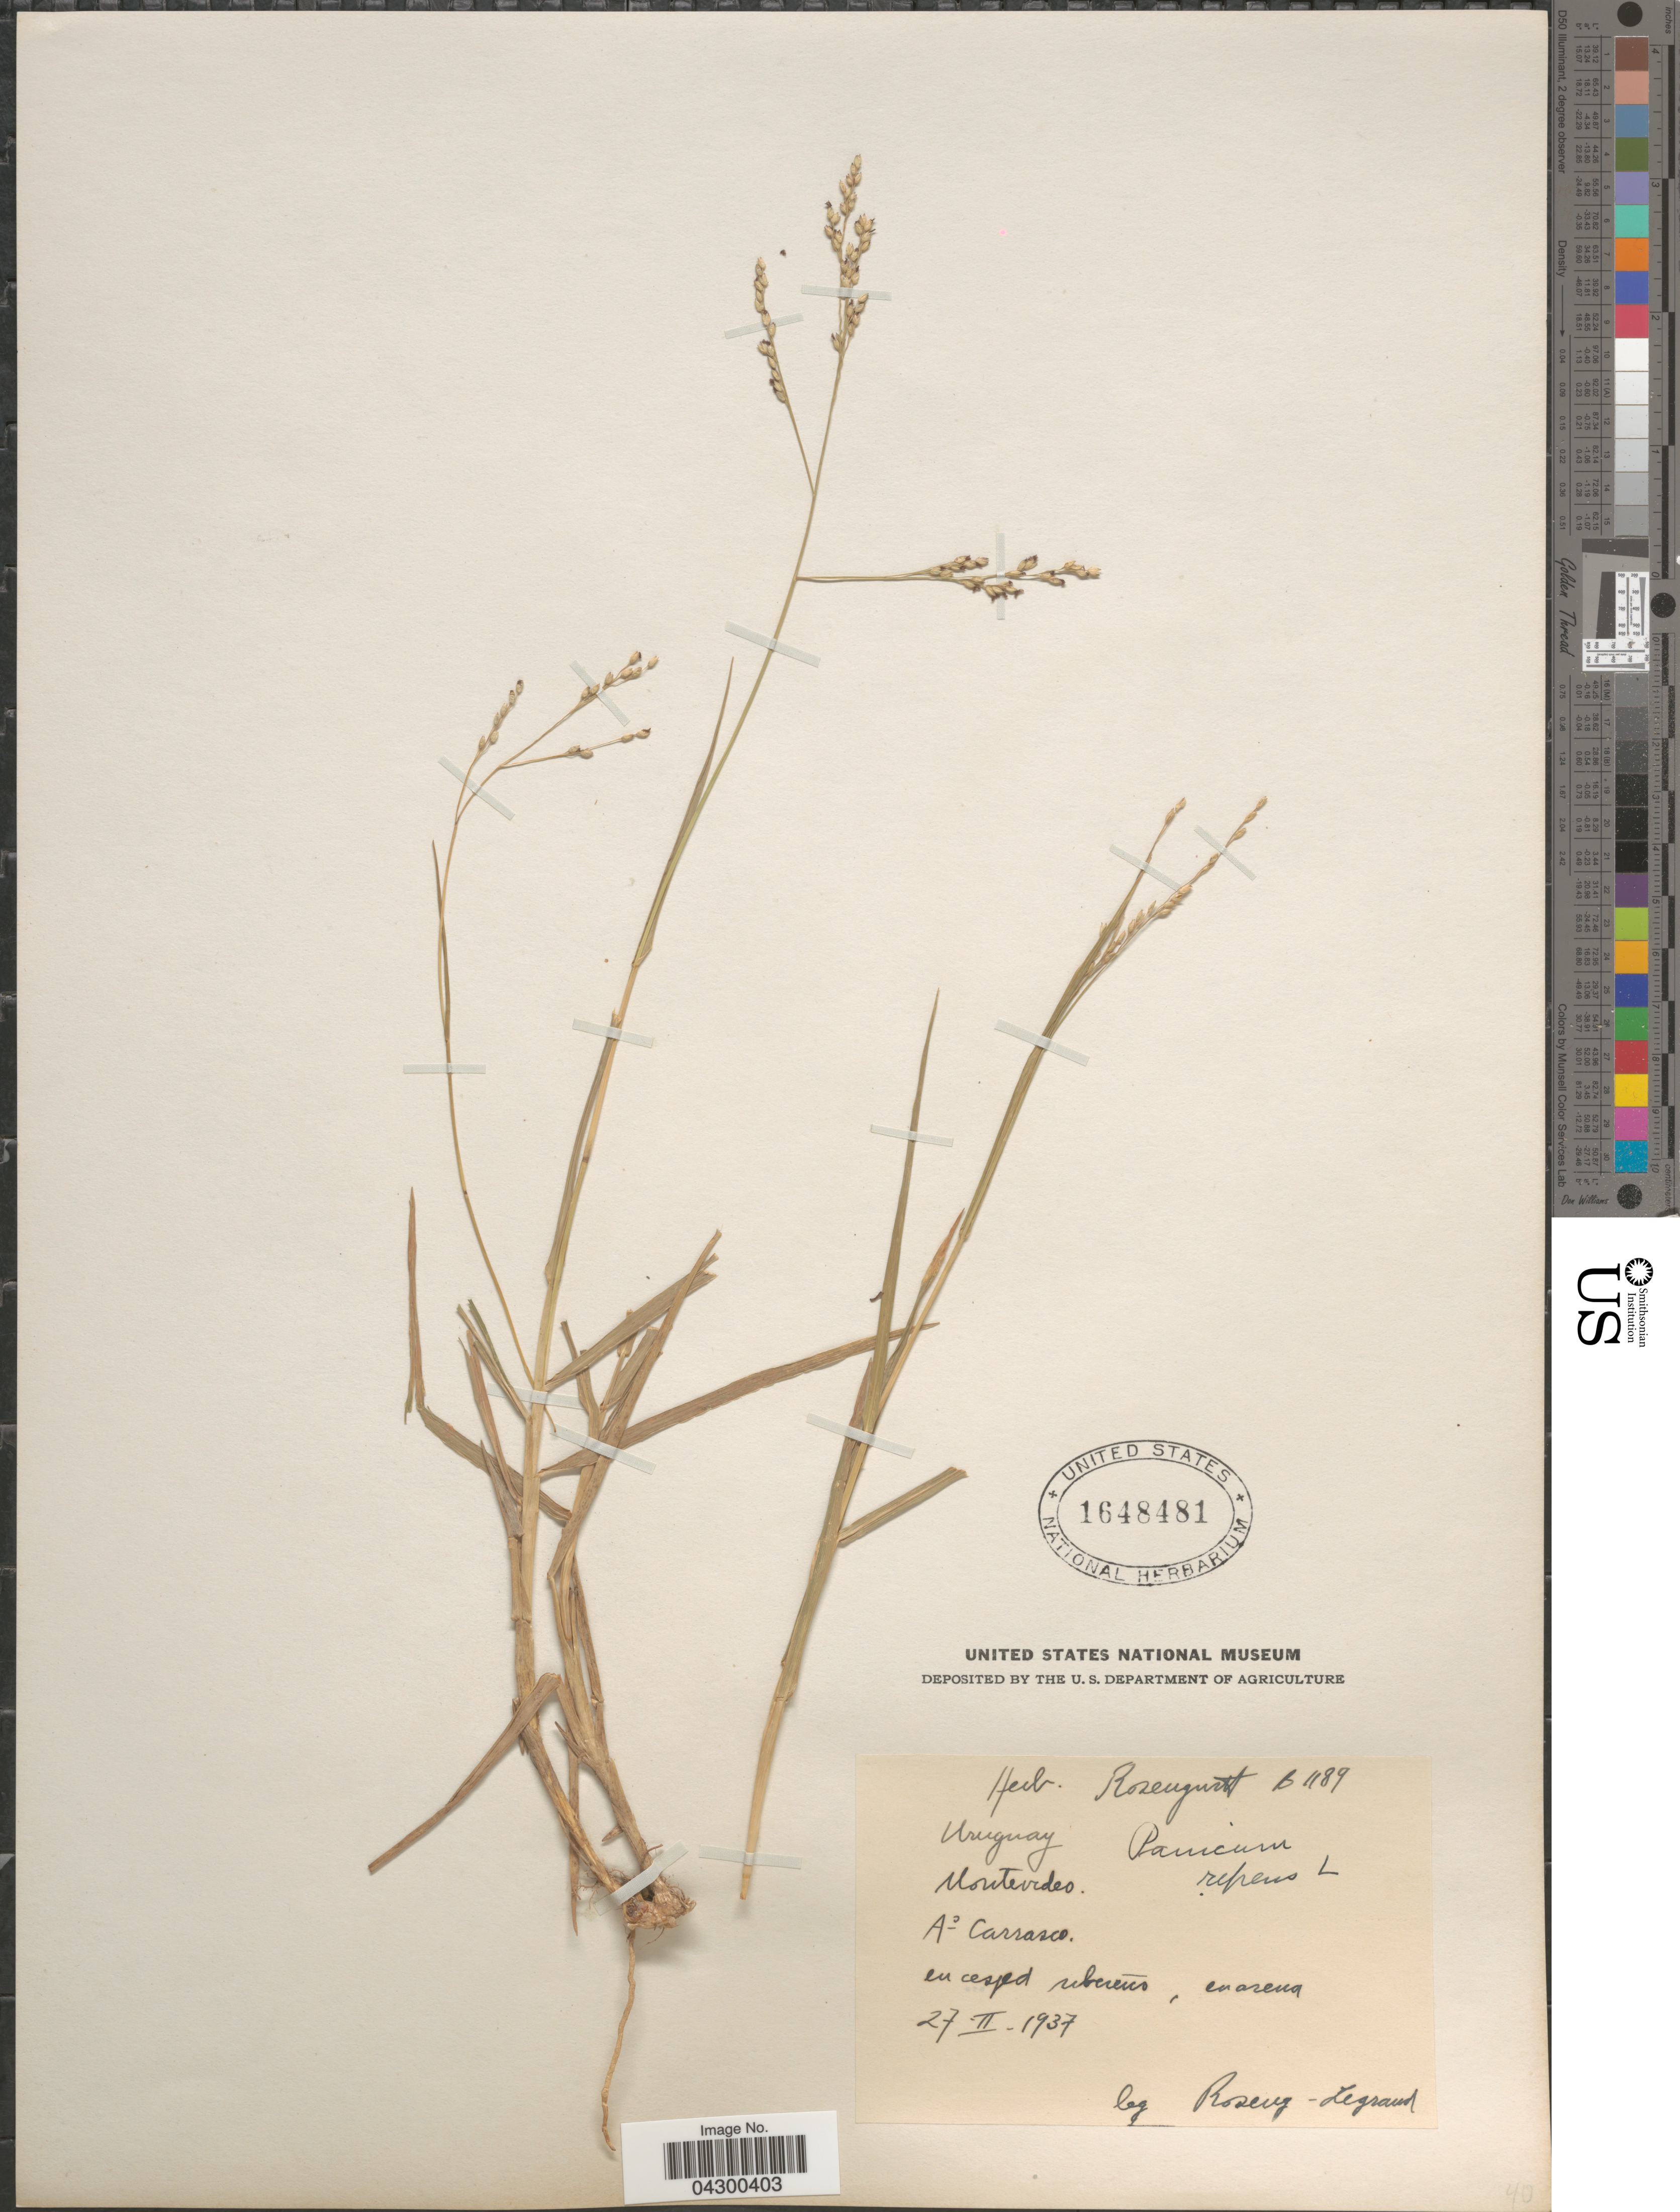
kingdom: Plantae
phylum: Tracheophyta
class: Liliopsida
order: Poales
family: Poaceae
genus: Panicum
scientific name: Panicum repens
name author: L.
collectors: Roseng-Legrand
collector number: B1189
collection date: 1937-02-27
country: Uruguay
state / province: Montevideo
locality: Ao Carrasco.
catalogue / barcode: US 1648481